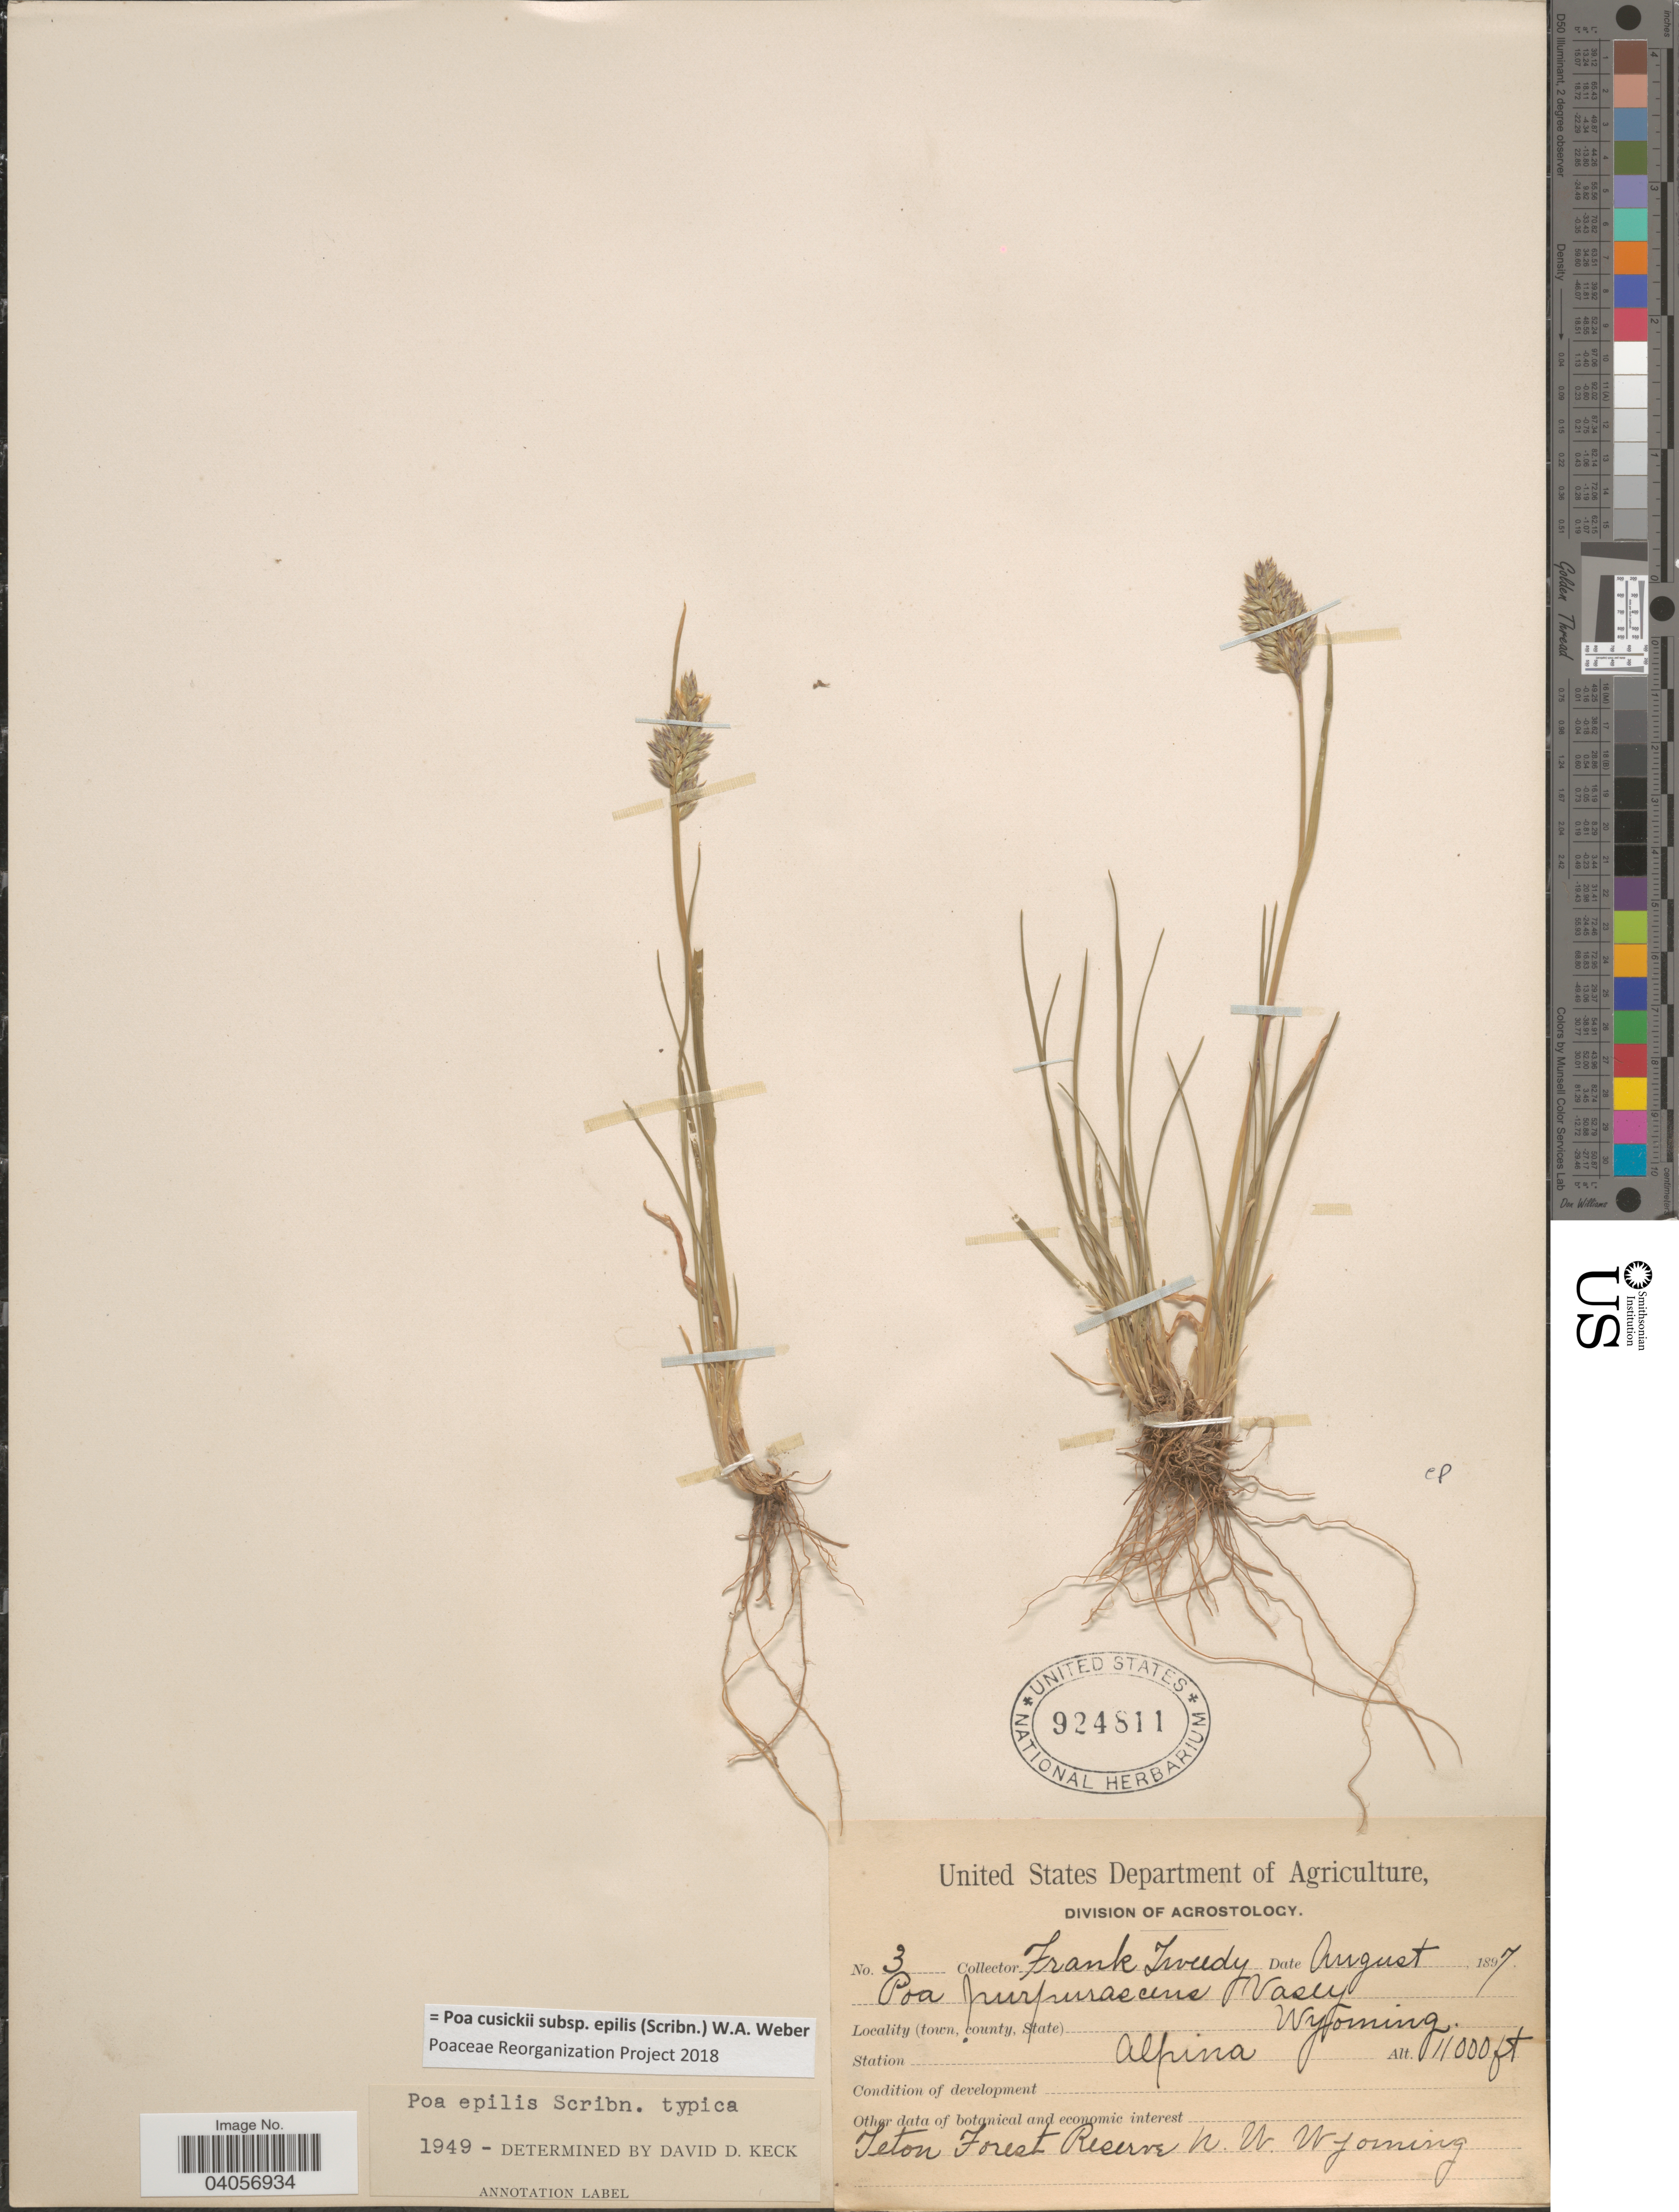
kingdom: Plantae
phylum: Tracheophyta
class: Liliopsida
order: Poales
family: Poaceae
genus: Poa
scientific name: Poa cusickii subsp. epilis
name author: (Scribn.) W.A. Weber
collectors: F. Tweedy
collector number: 3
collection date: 1897-08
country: United States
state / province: Wyoming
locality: Station Alpina. Teton Forest Reserve N. W. Wyoming.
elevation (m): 3353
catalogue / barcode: US 924811